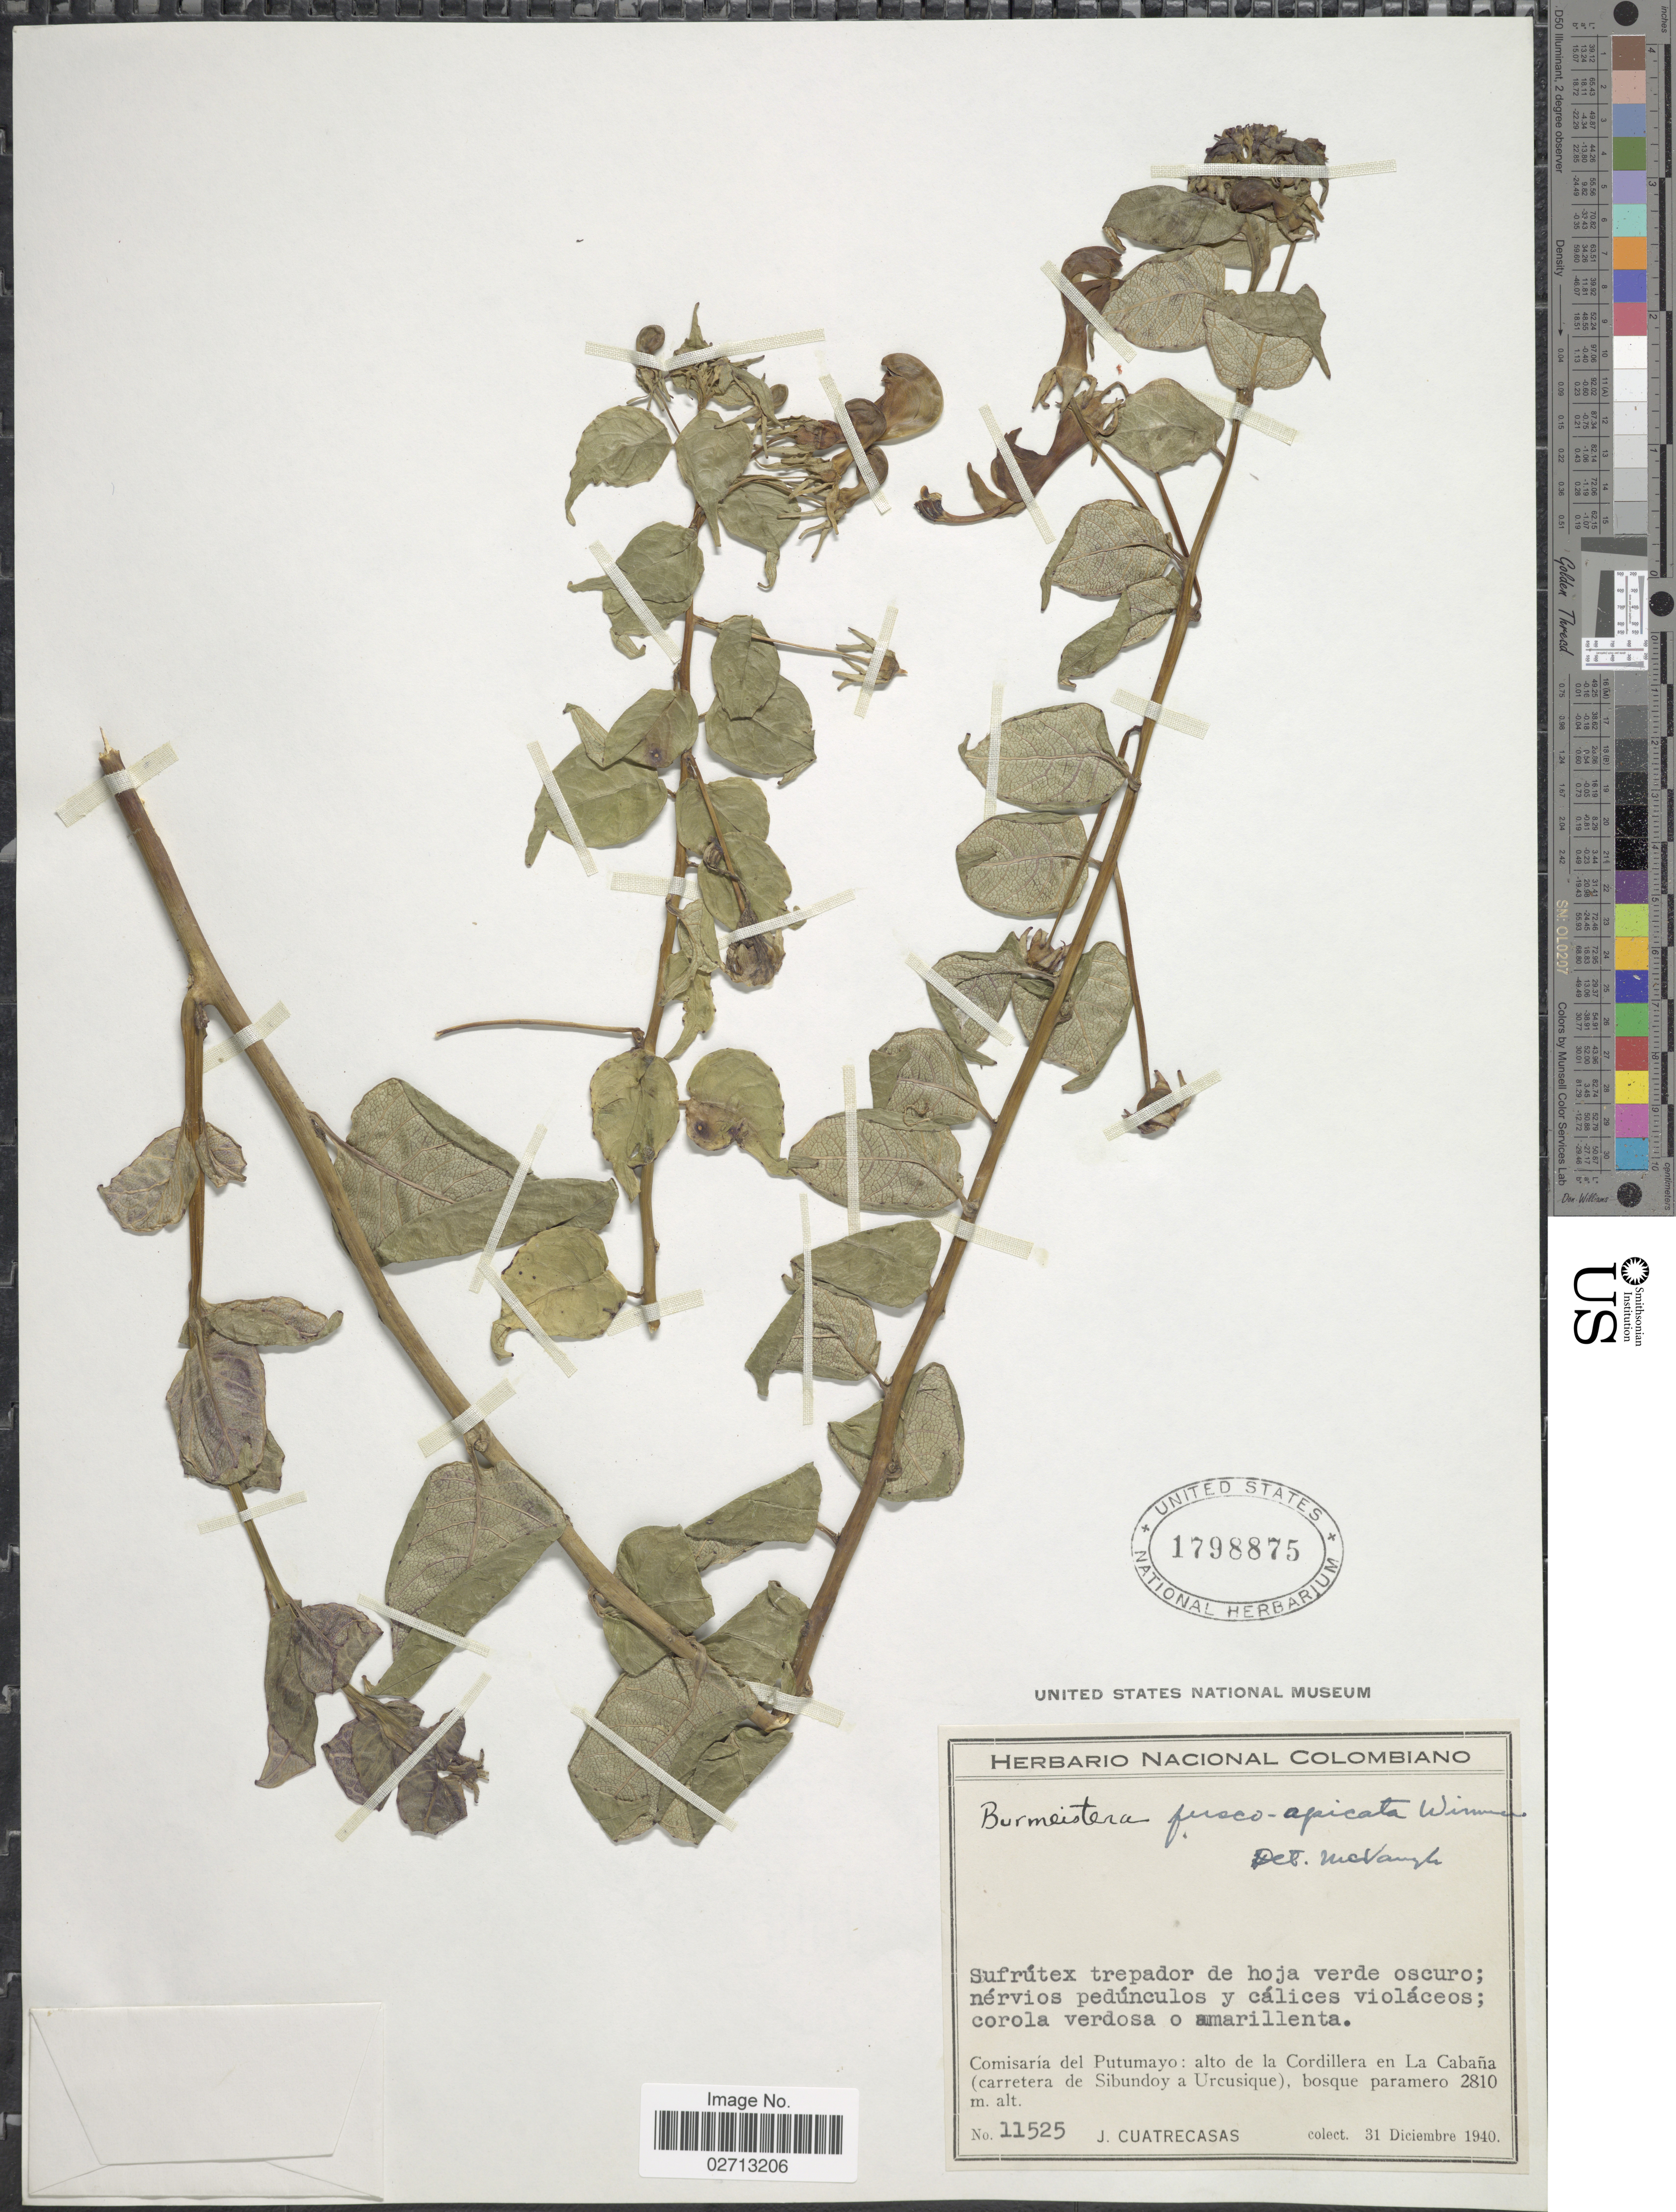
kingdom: Plantae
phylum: Tracheophyta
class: Magnoliopsida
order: Asterales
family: Campanulaceae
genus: Burmeistera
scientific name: Burmeistera fuscoapicata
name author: E. Wimm.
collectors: J. Cuatrecasas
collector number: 11525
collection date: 1940-12-31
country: Colombia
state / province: Putumayo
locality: Comisaría del Putumayo: alto de la Cordillera en La Cabaña (carretera de Sibundoy a Urcusique).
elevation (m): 2810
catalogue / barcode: US 1798875